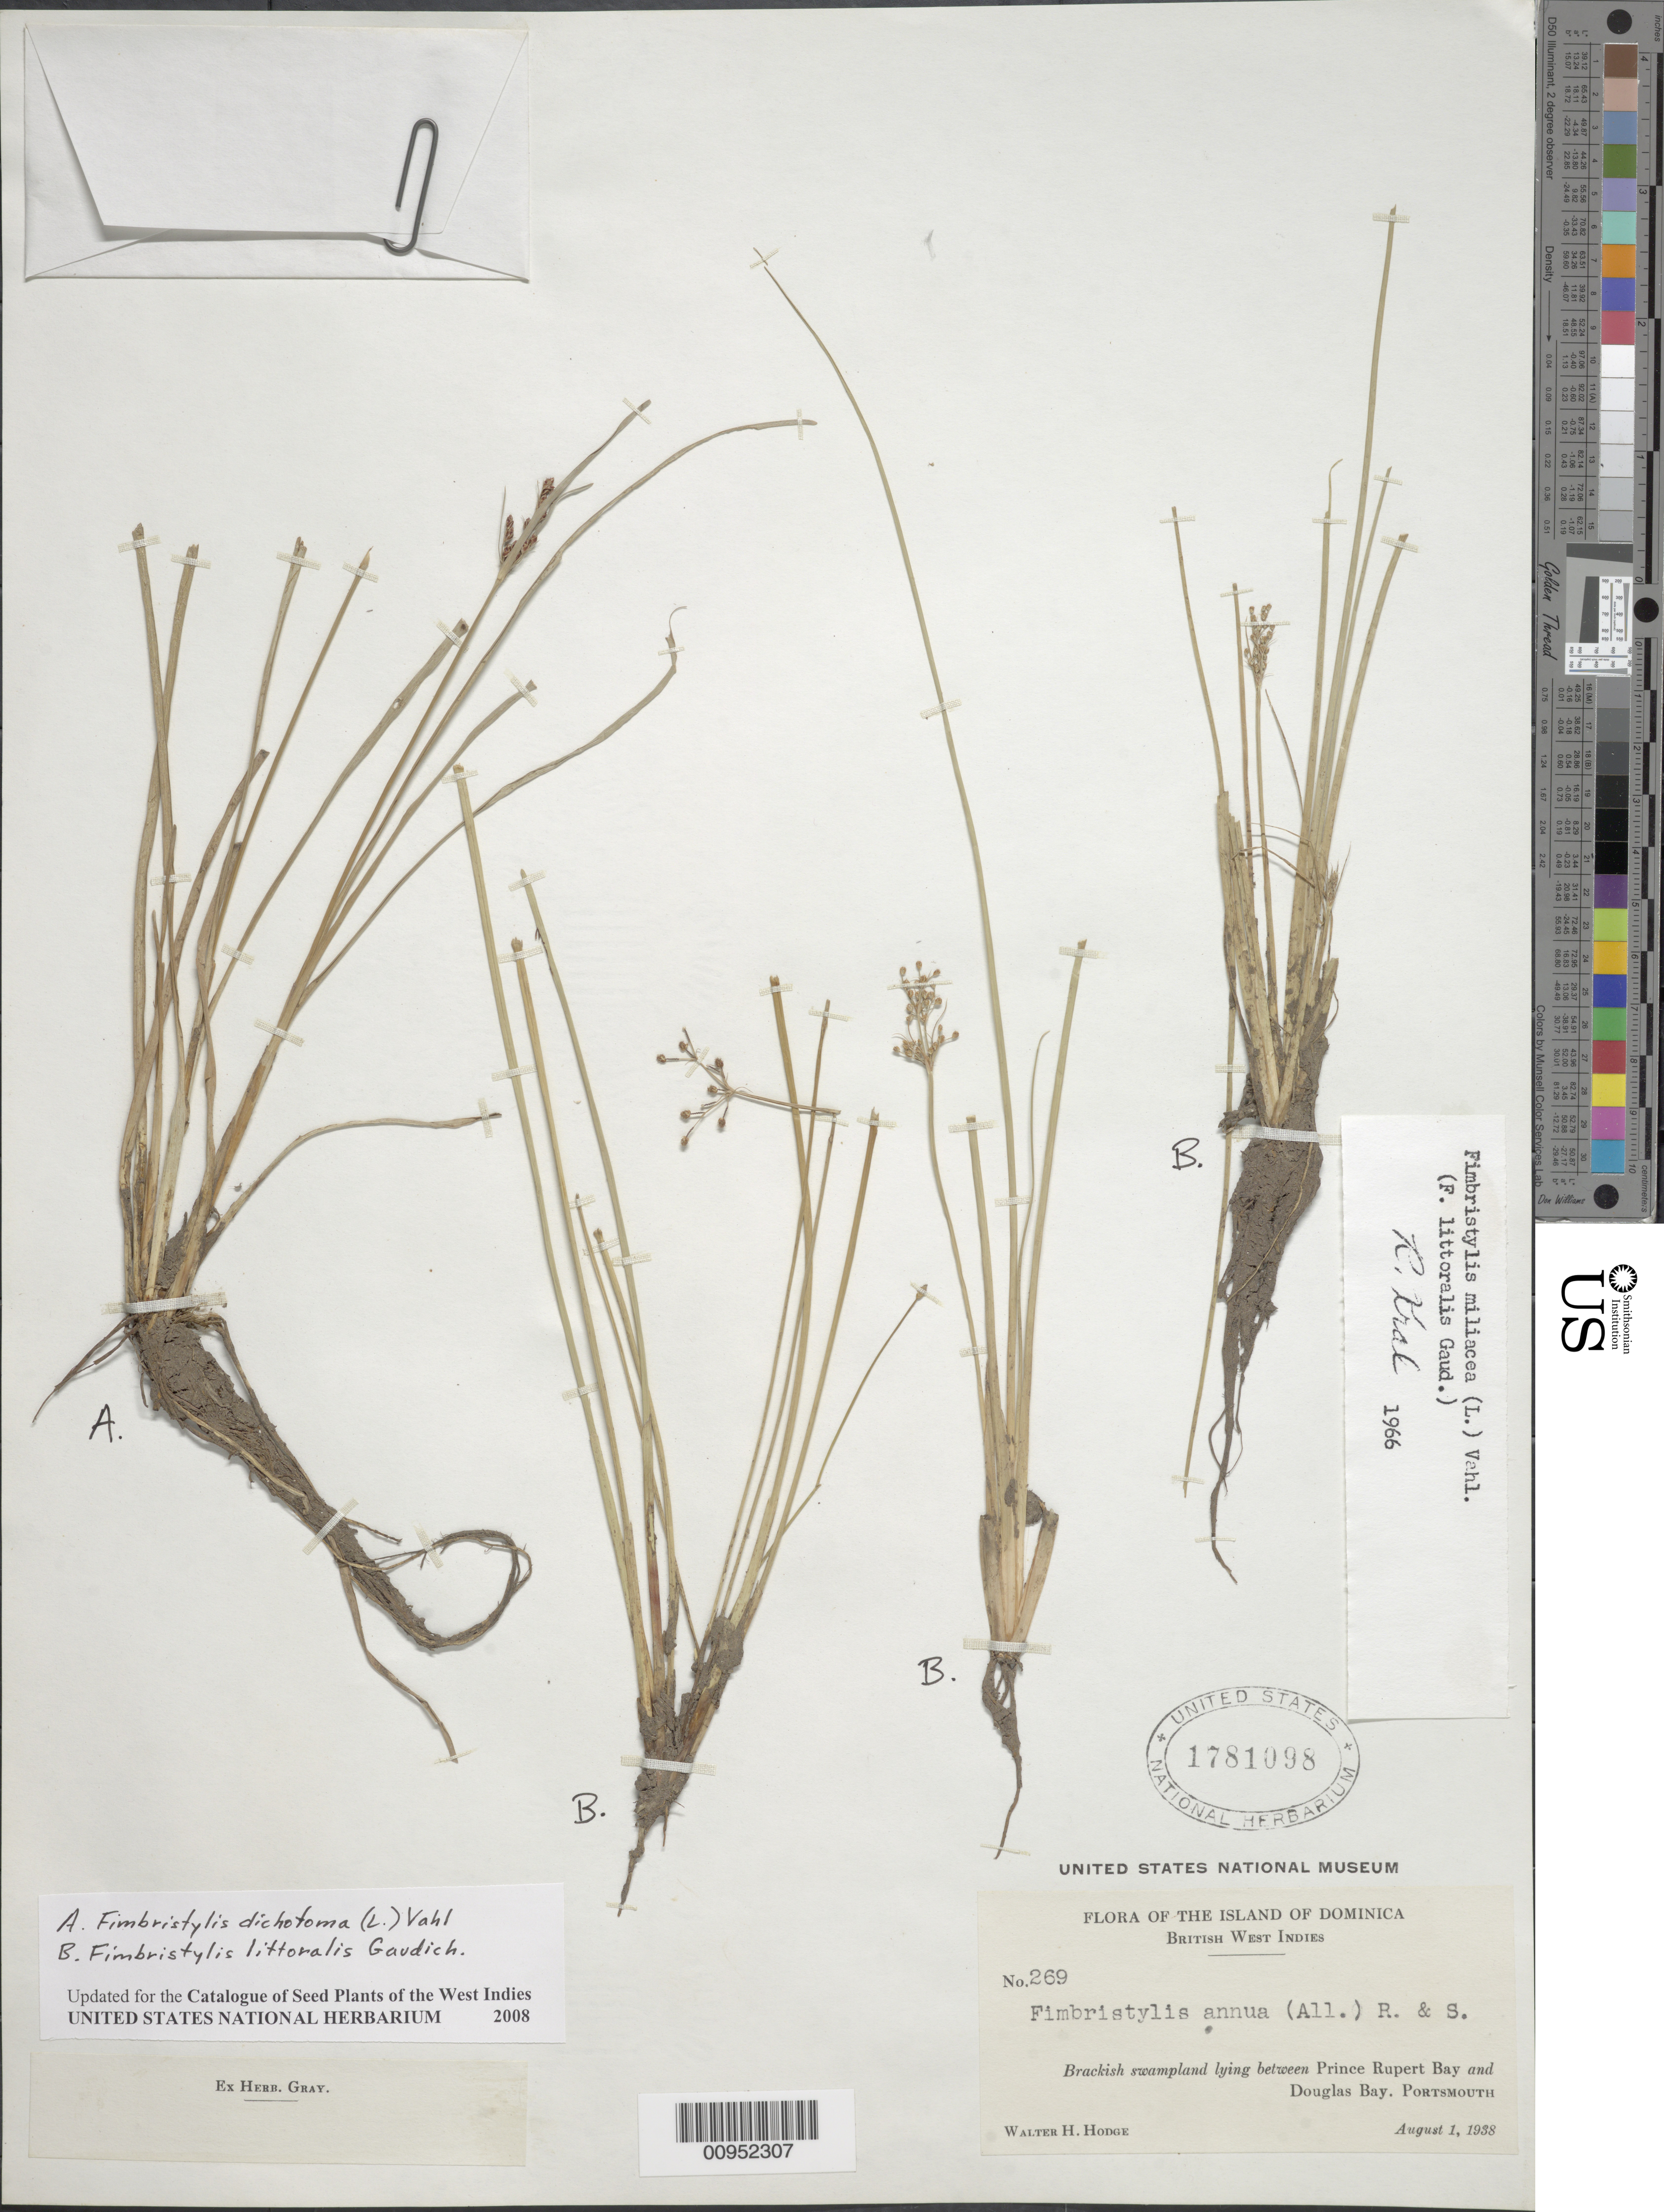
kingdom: Plantae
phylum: Tracheophyta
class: Liliopsida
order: Poales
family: Cyperaceae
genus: Fimbristylis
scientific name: Fimbristylis littoralis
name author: Gaudich.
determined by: Strong, M. T., (US), Smithsonian Institution - National Museum of Natural History (UNITED STATES)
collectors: W. Hodge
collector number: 269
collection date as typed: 01 Aug 1938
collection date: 1938-08-01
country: Dominica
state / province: St. John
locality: Swampland lying between Prince Rupert Bay and Douglas Bay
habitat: Brackish swampland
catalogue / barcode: US 1781098